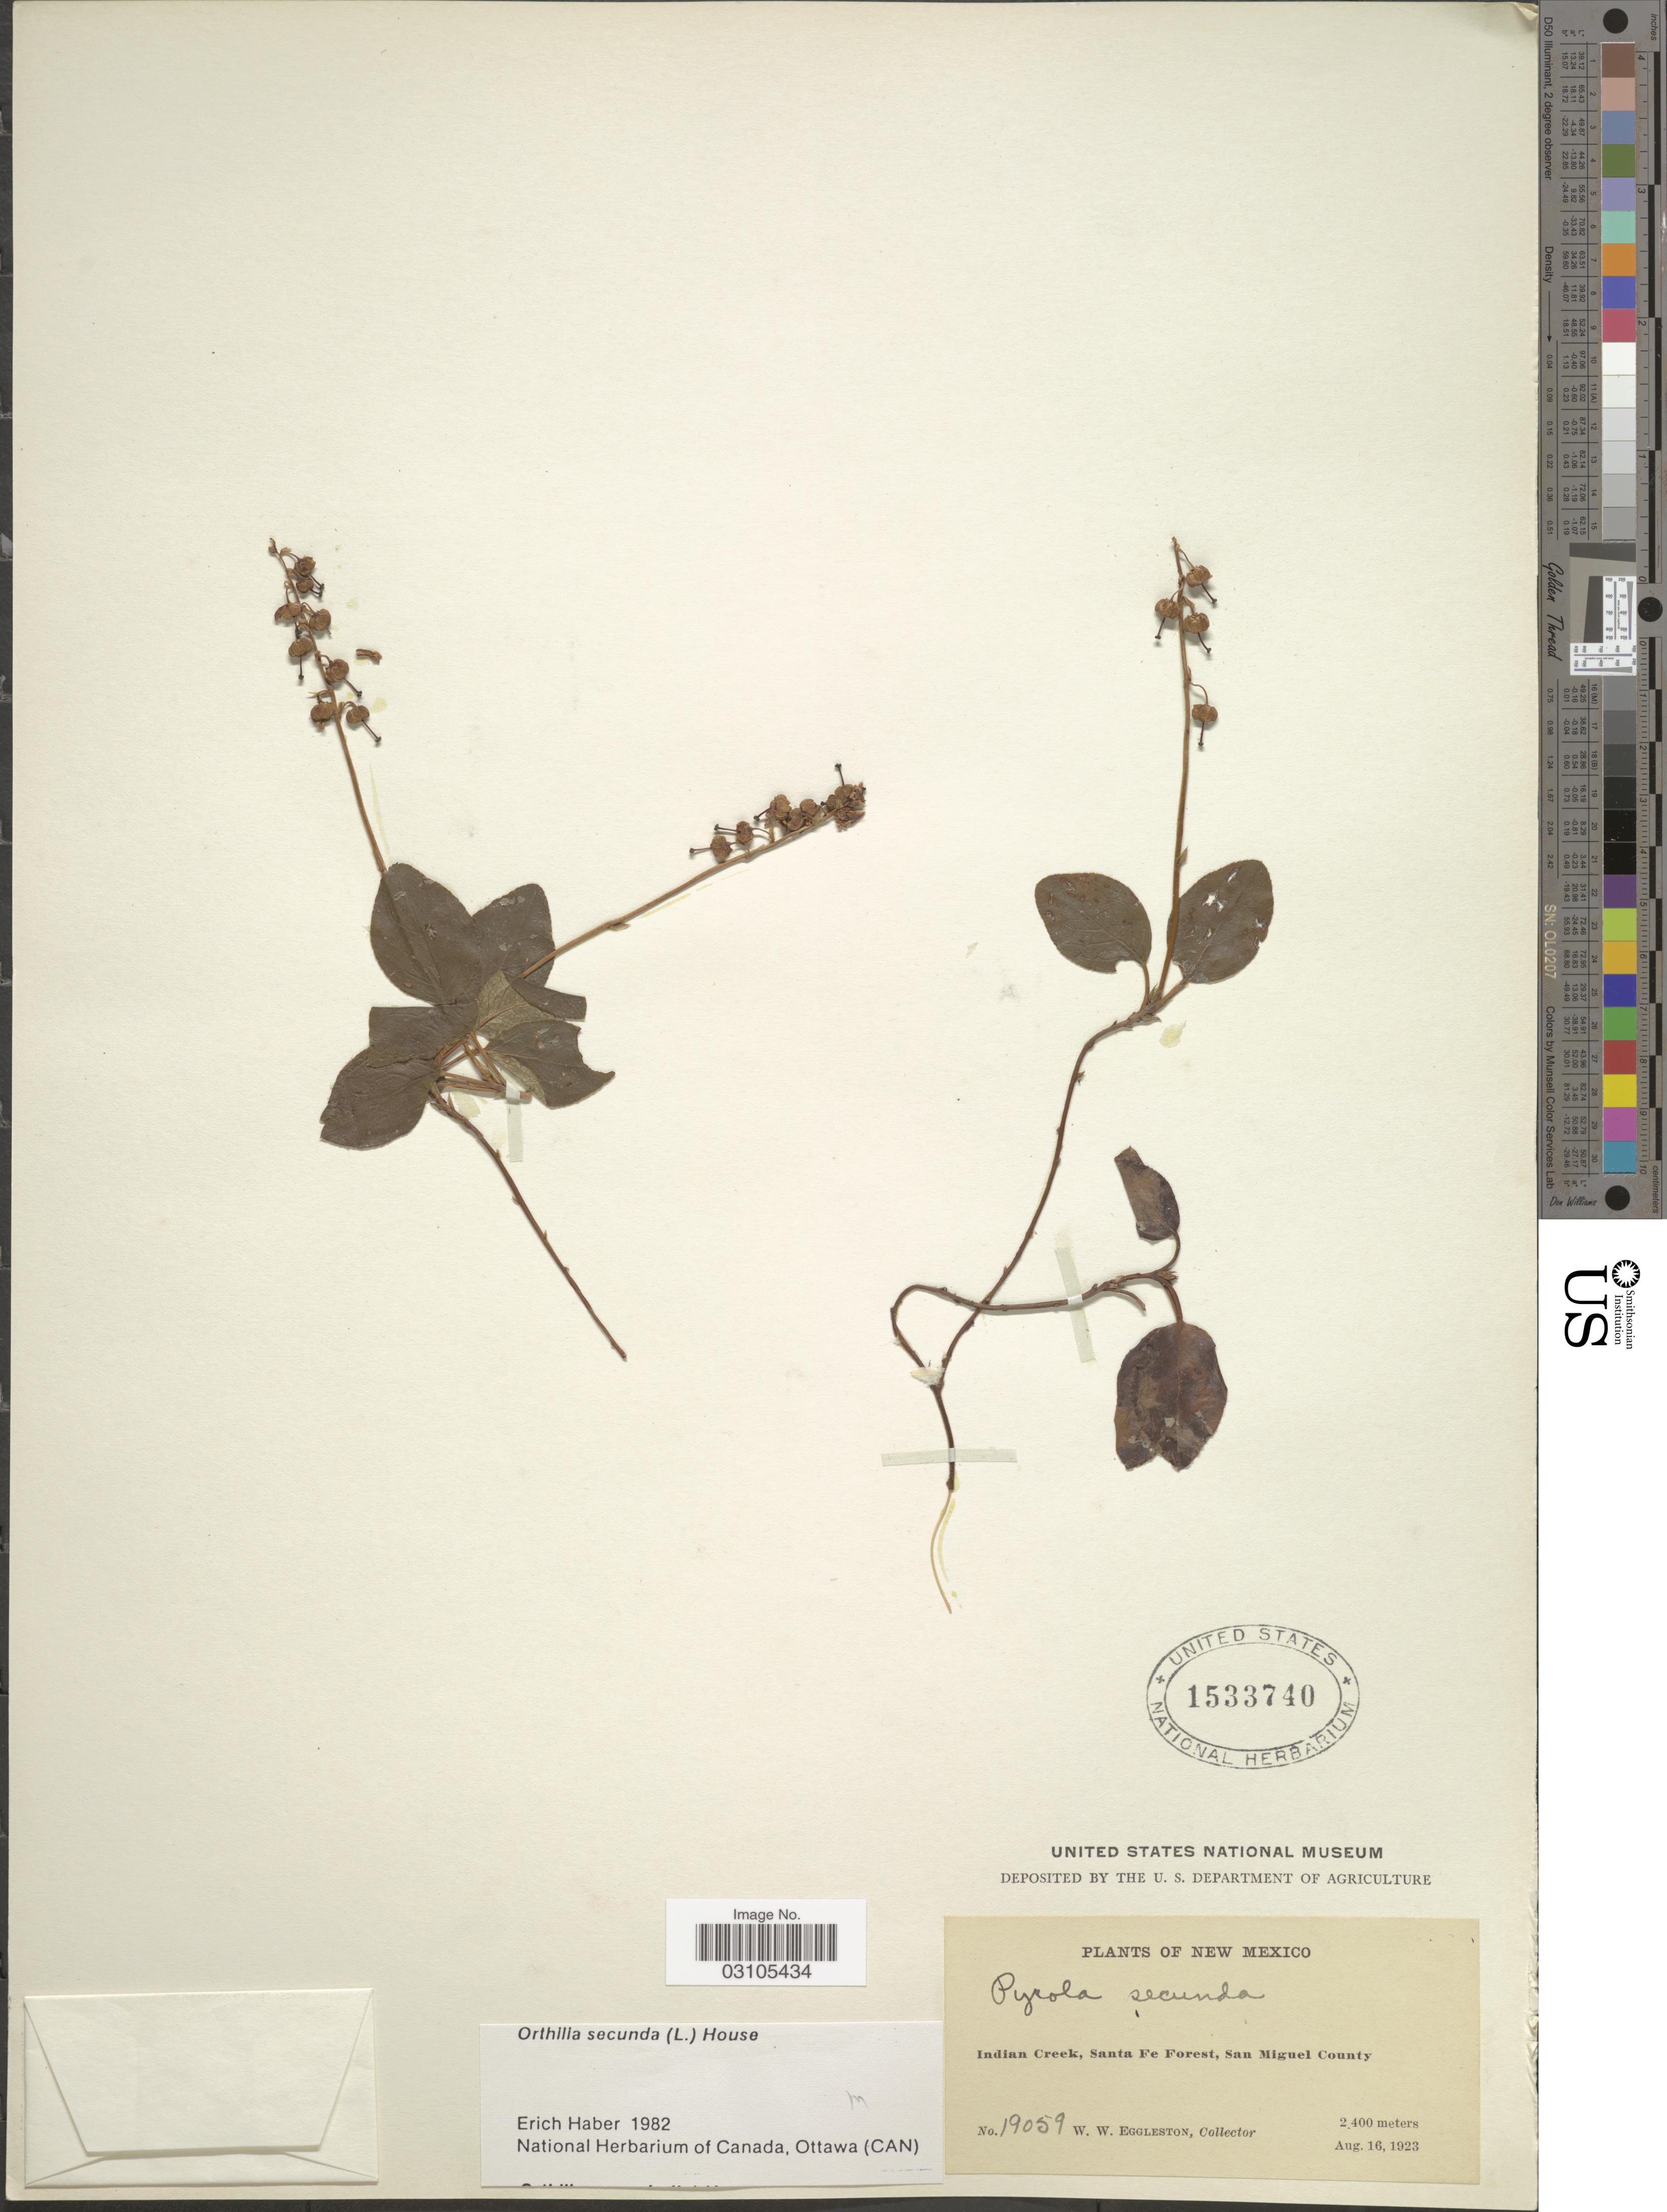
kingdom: Plantae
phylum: Tracheophyta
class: Magnoliopsida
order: Ericales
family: Ericaceae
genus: Orthilia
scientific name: Orthilia secunda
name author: (L.) House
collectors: W. W. Eggleston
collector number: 19059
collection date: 1923-08-16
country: United States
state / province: New Mexico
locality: Indian Creek, Santa Fe Forest, San Miguel County.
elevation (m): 2400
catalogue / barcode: US 1533740